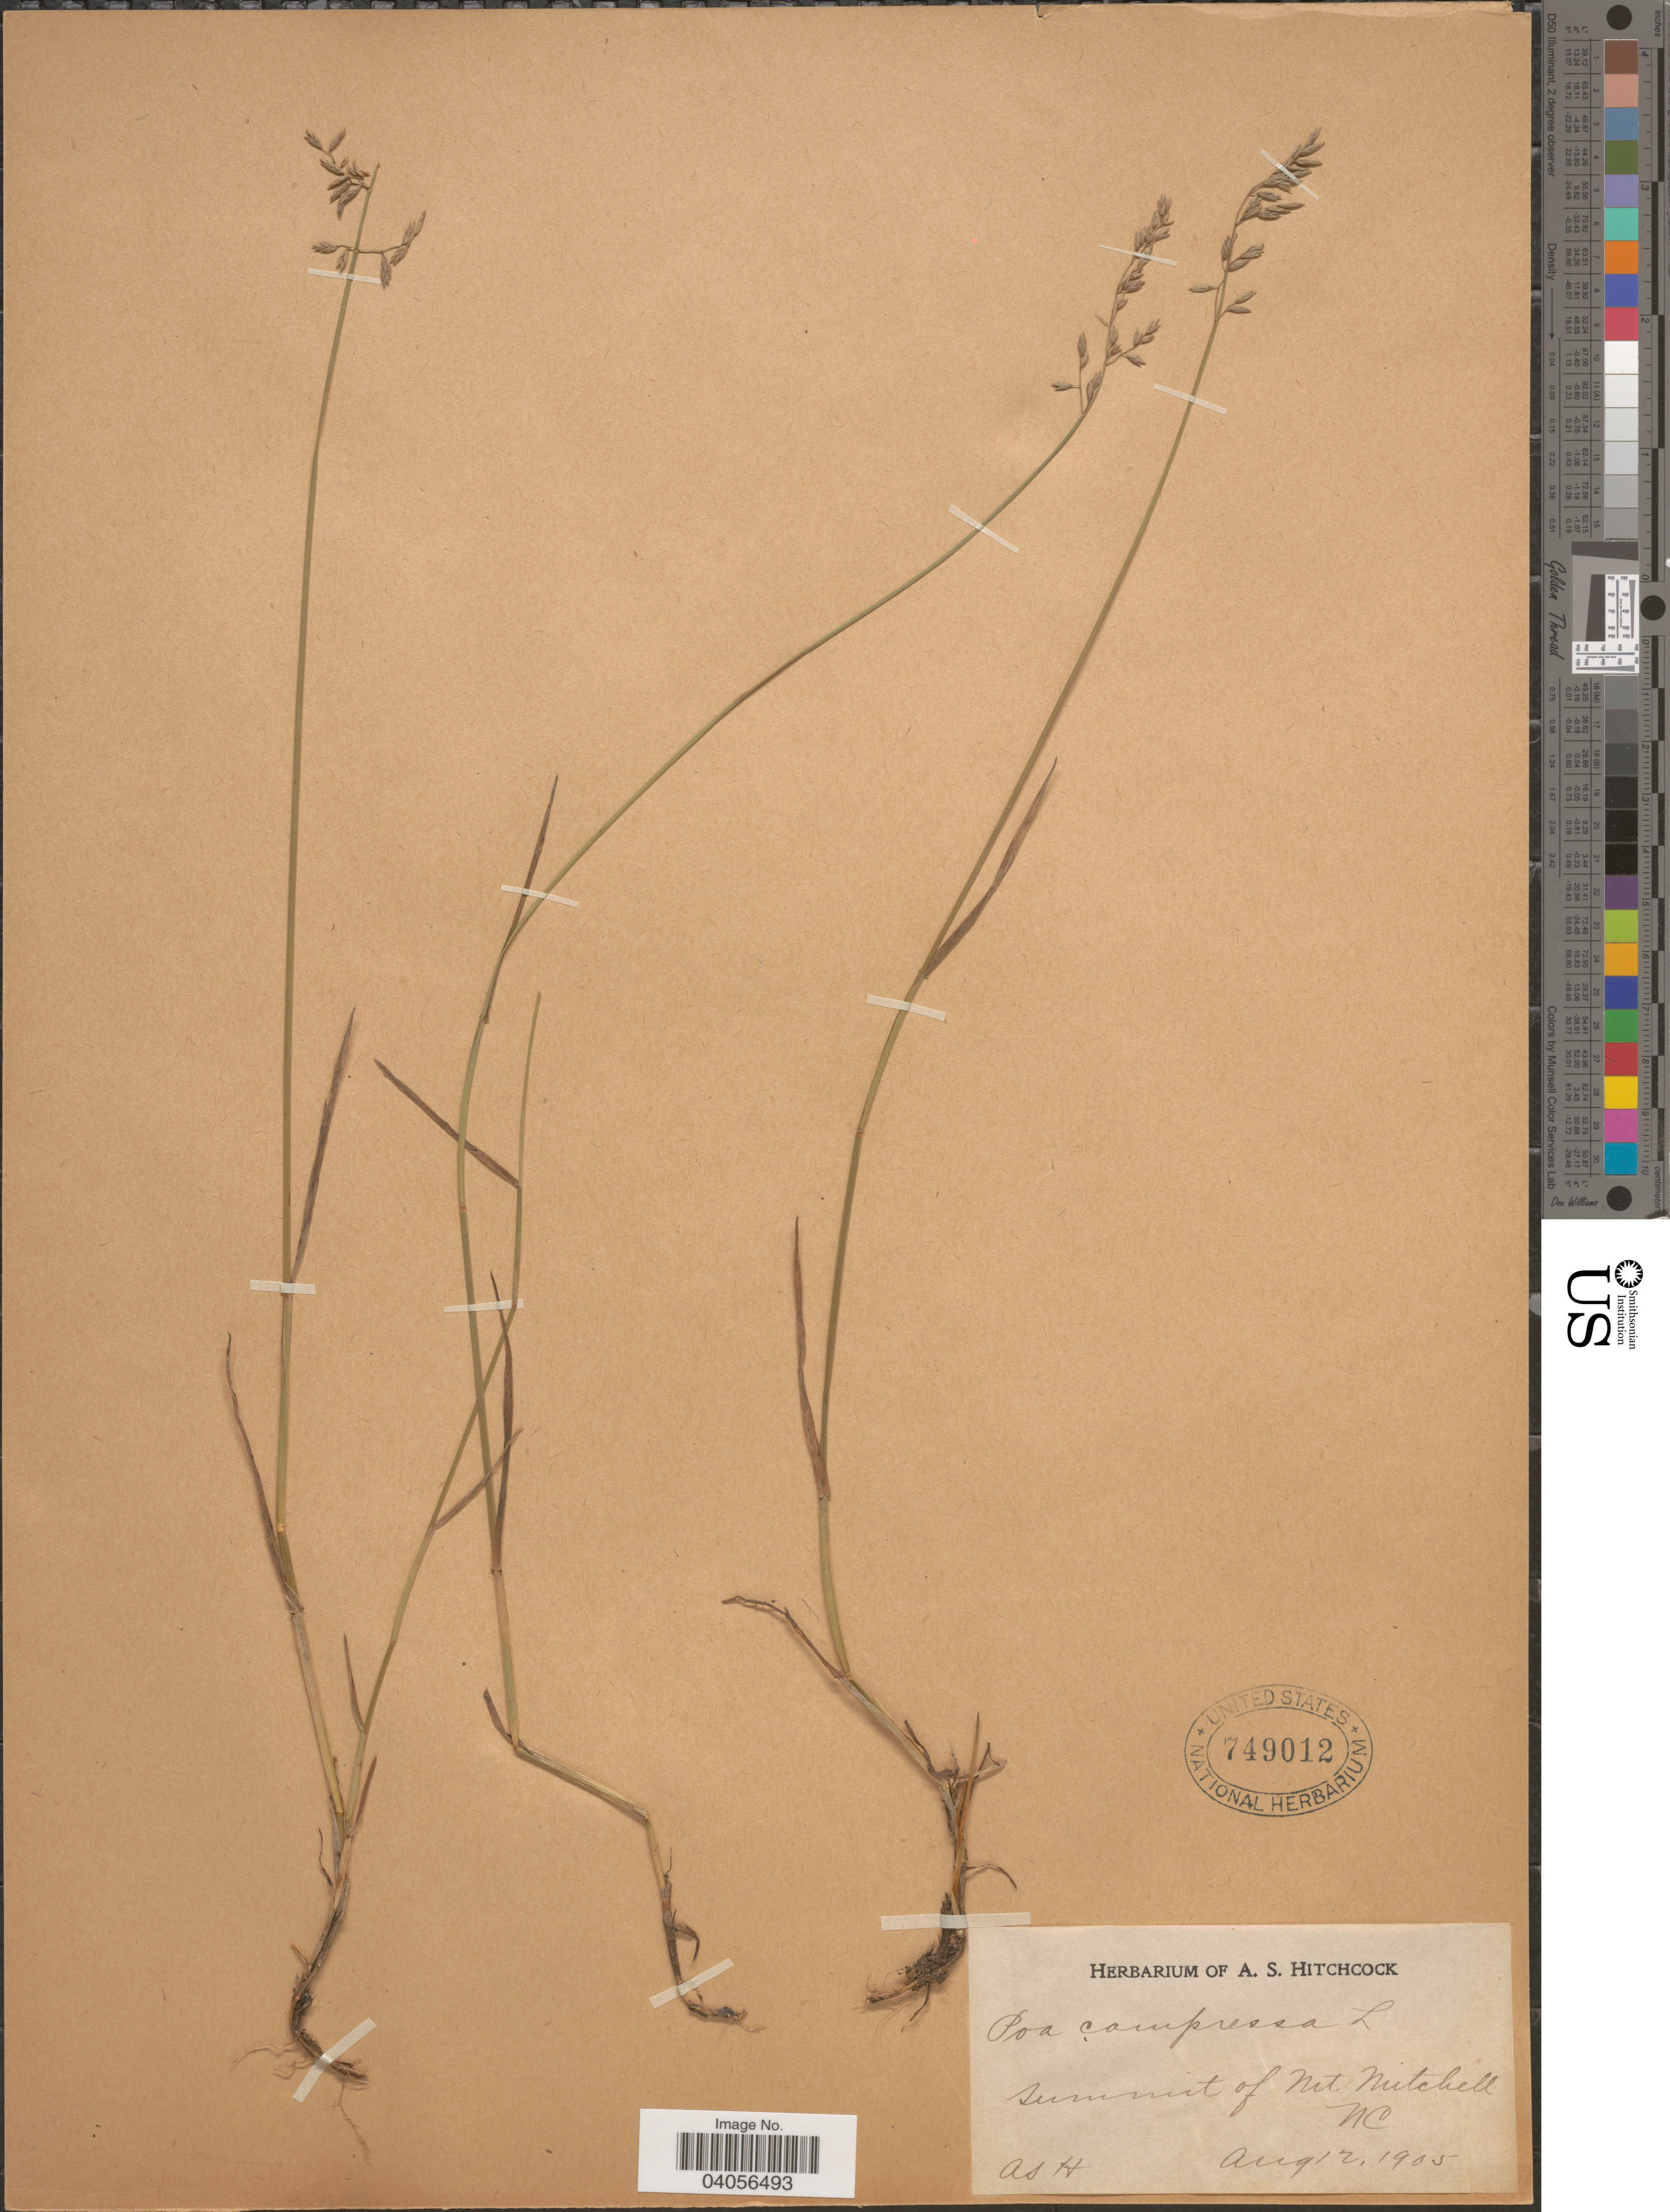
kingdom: Plantae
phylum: Tracheophyta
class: Liliopsida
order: Poales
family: Poaceae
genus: Poa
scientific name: Poa compressa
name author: L.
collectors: A. S. Hitchcock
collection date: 1905-08-12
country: United States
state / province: North Carolina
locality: Summit of Mt Mitchell.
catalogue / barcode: US 749012